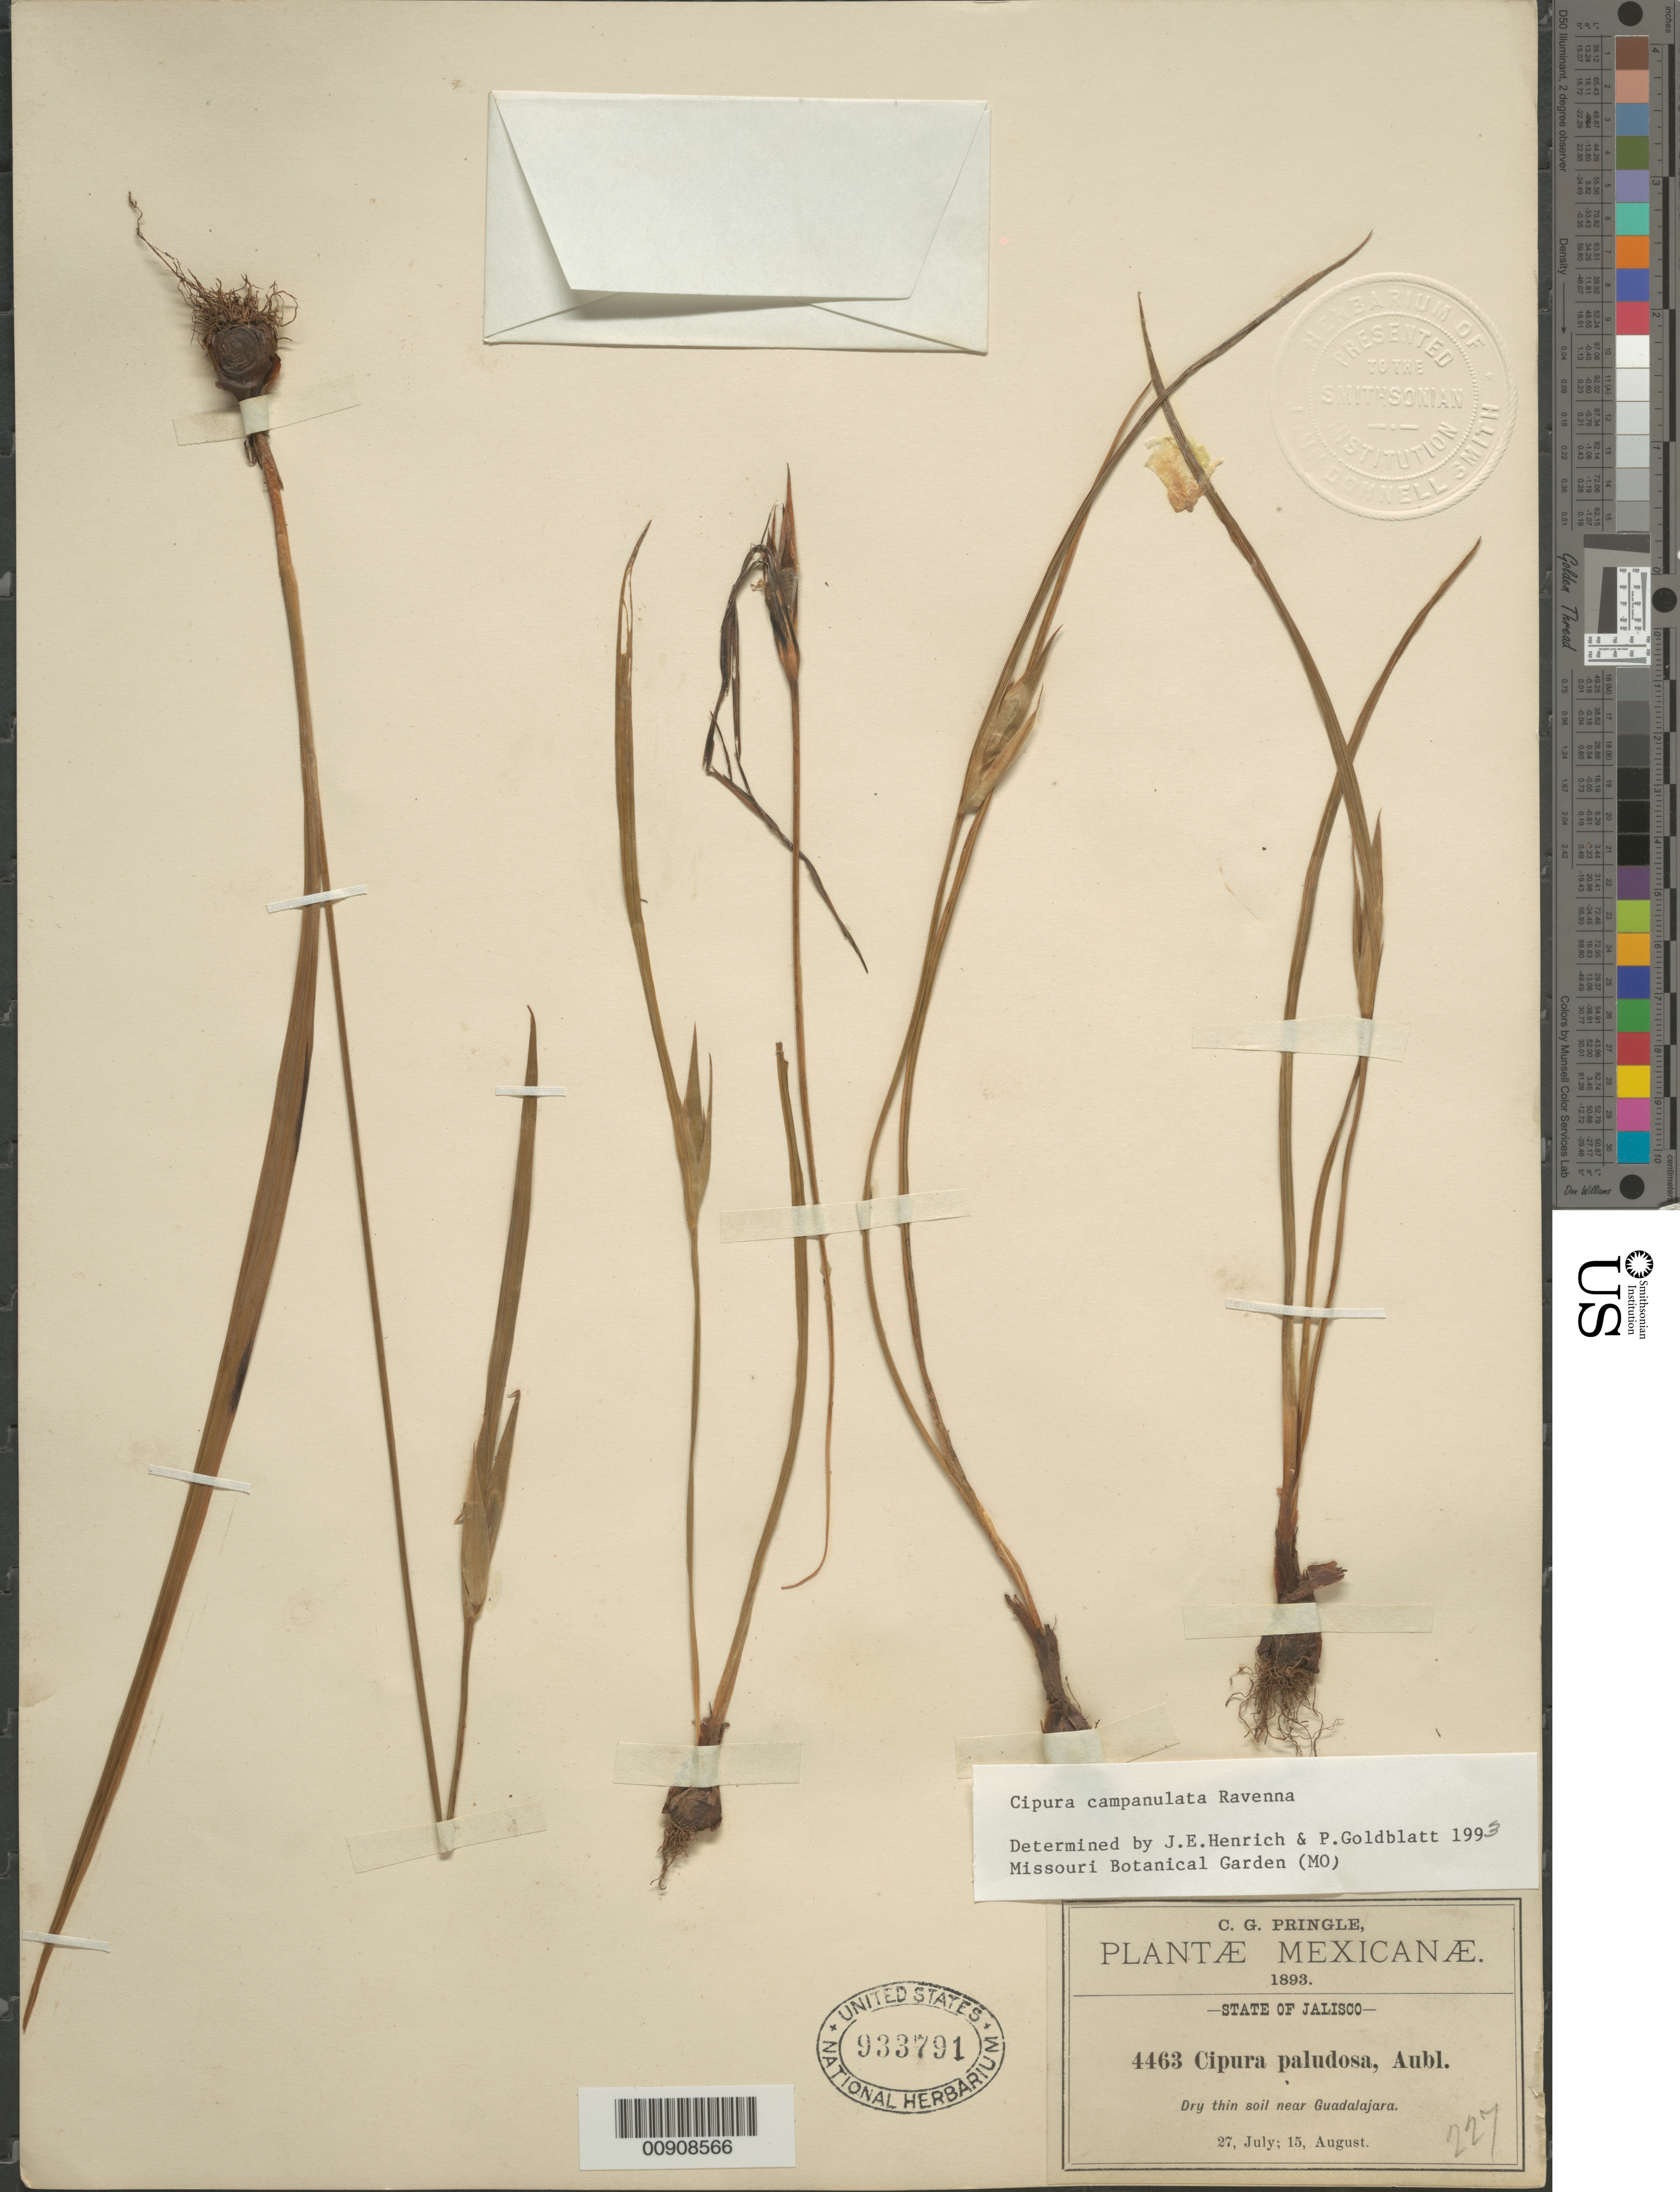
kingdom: Plantae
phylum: Tracheophyta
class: Liliopsida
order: Asparagales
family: Iridaceae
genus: Cipura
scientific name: Cipura campanulata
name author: Ravenna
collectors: C. G. Pringle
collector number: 4463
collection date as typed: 27 Jul 1893 and 15 Aug 1893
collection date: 1893-07-27,1893-08-15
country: Mexico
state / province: Jalisco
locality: Near Guadalajara, Jalisco.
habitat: Dry thin soil.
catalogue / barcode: US 933791